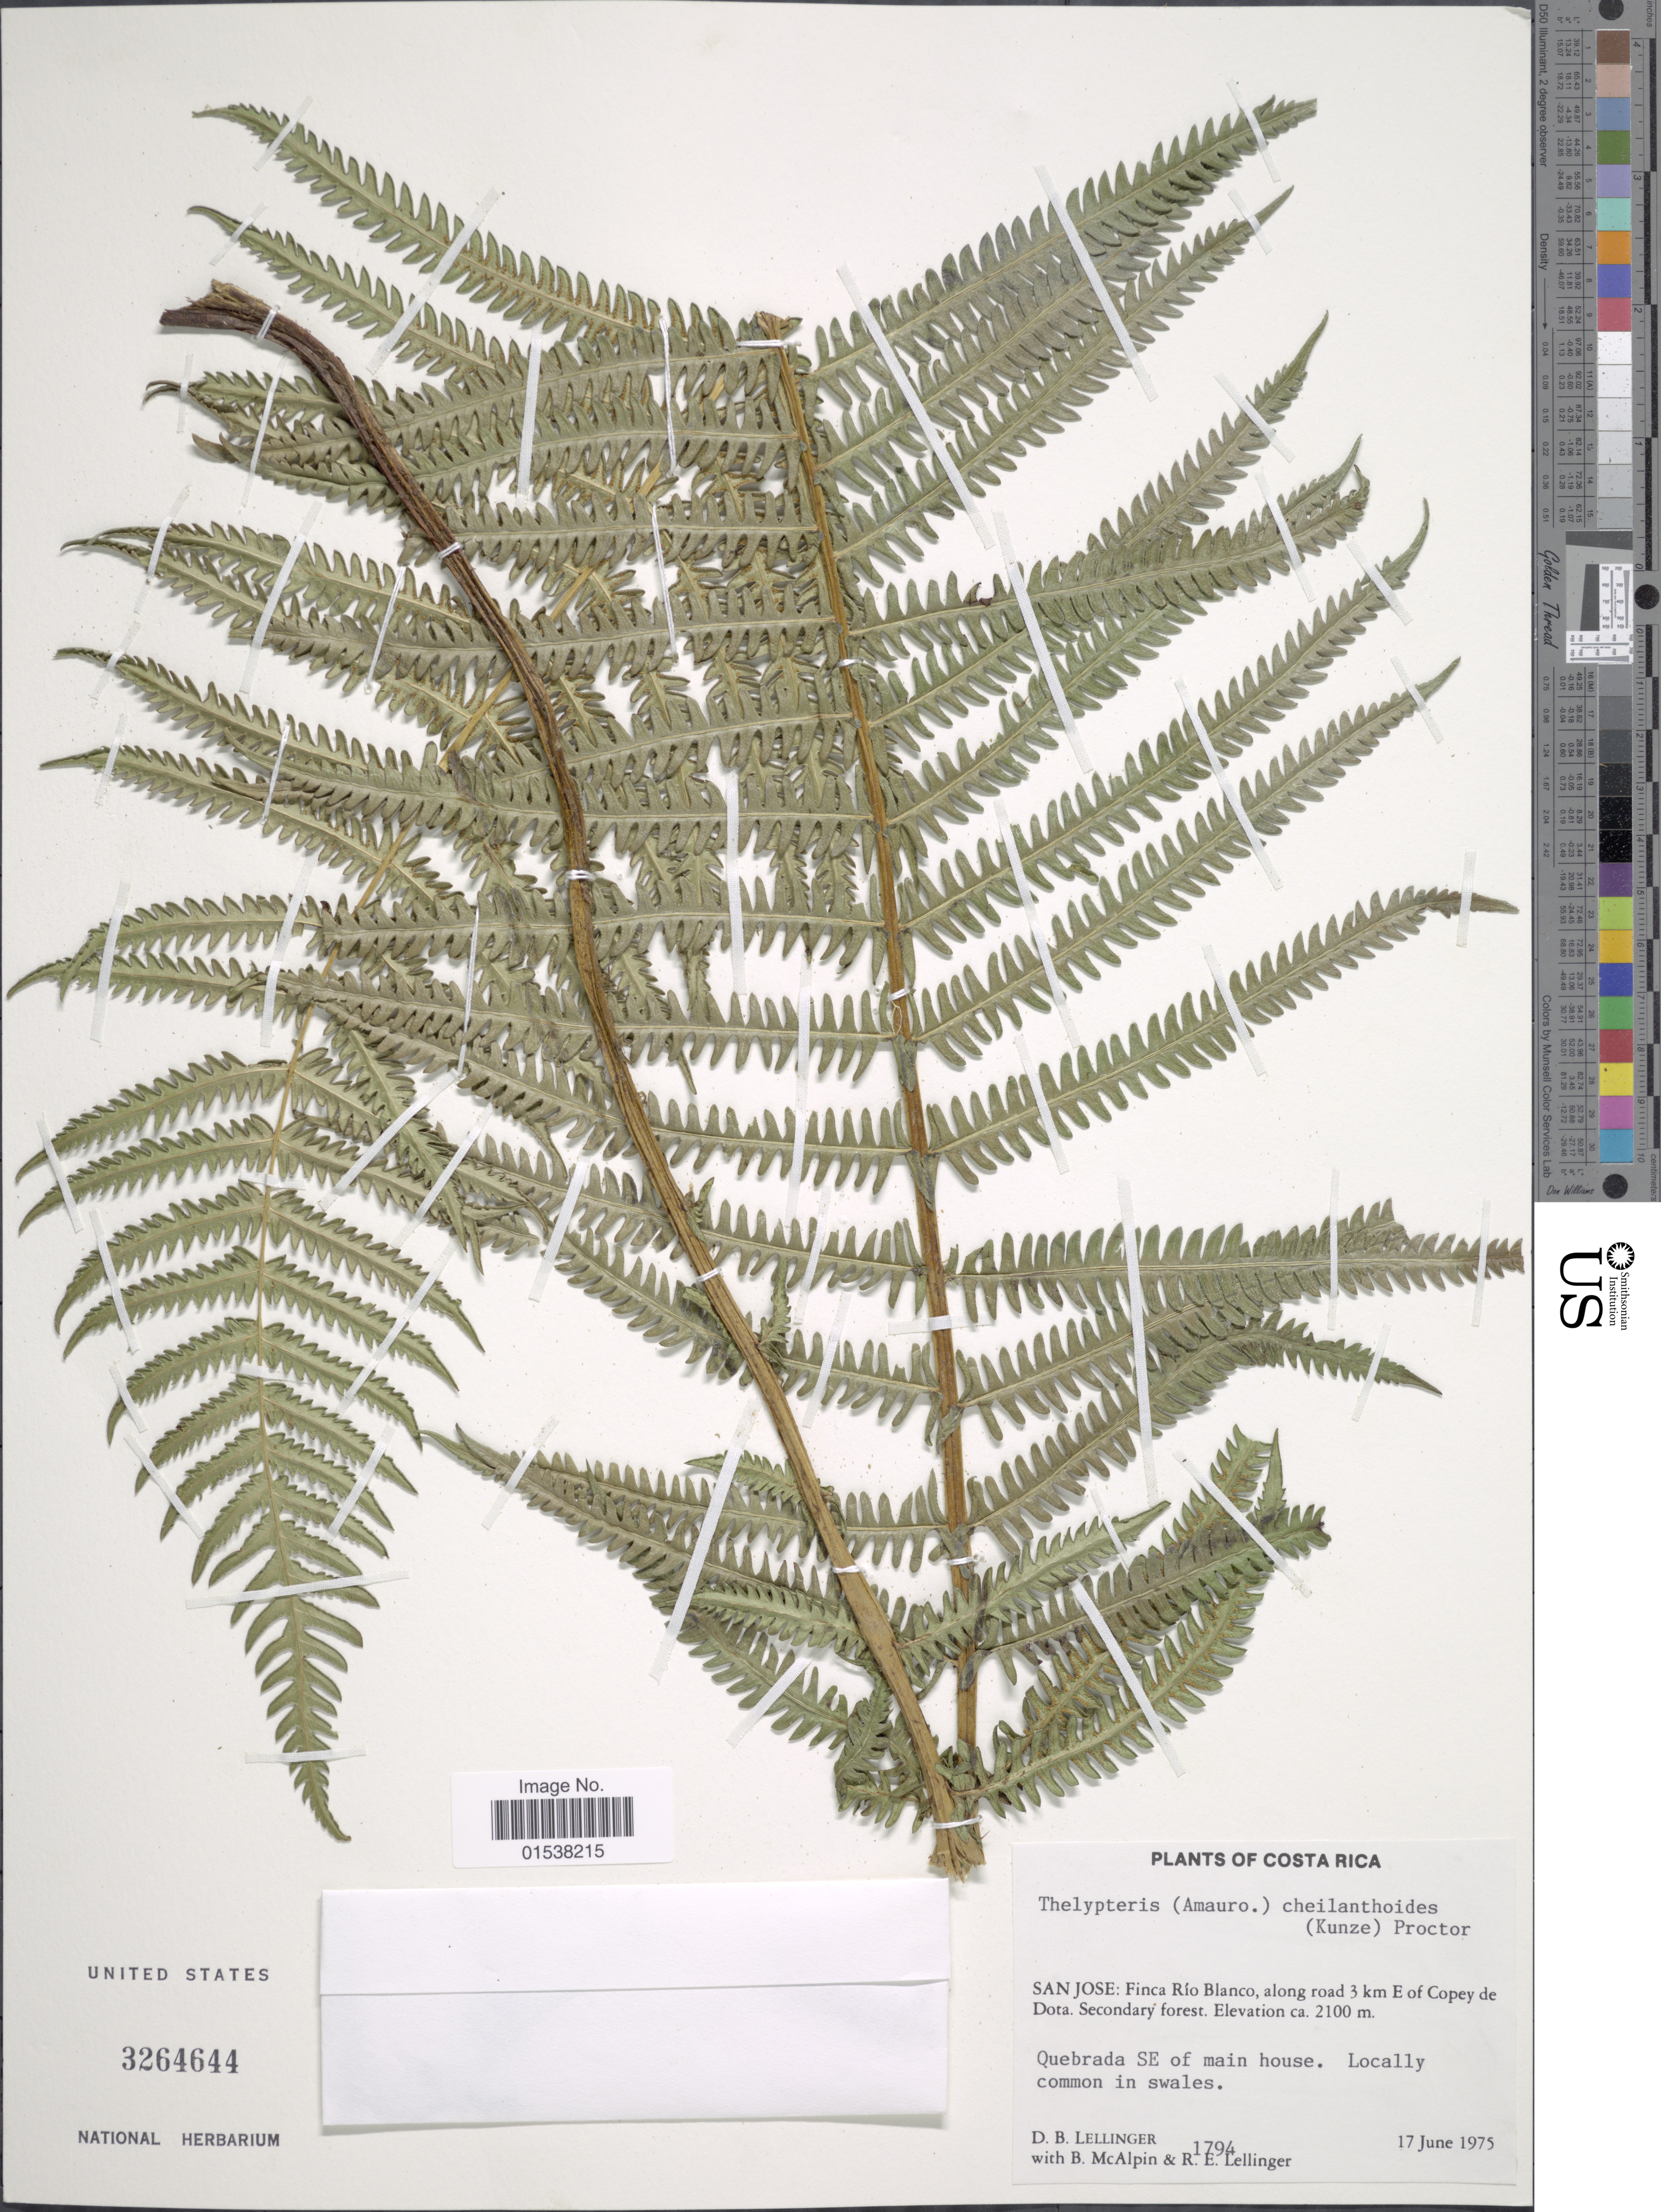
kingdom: Plantae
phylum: Tracheophyta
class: Polypodiopsida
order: Polypodiales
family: Thelypteridaceae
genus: Amauropelta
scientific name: Amauropelta cheilanthoides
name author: (Kunze) Á. Löve & D. Löve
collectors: D. B. Lellinger, B. McAlpin & R. E. Lellinger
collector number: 1794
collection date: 1975-06-17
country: Costa Rica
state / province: San José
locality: San Jose: Finca rio Blanco, along road 3 km E of Copey de Dota, Secondary forest, Quebrada SE of main house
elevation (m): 2100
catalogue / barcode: US 3264644